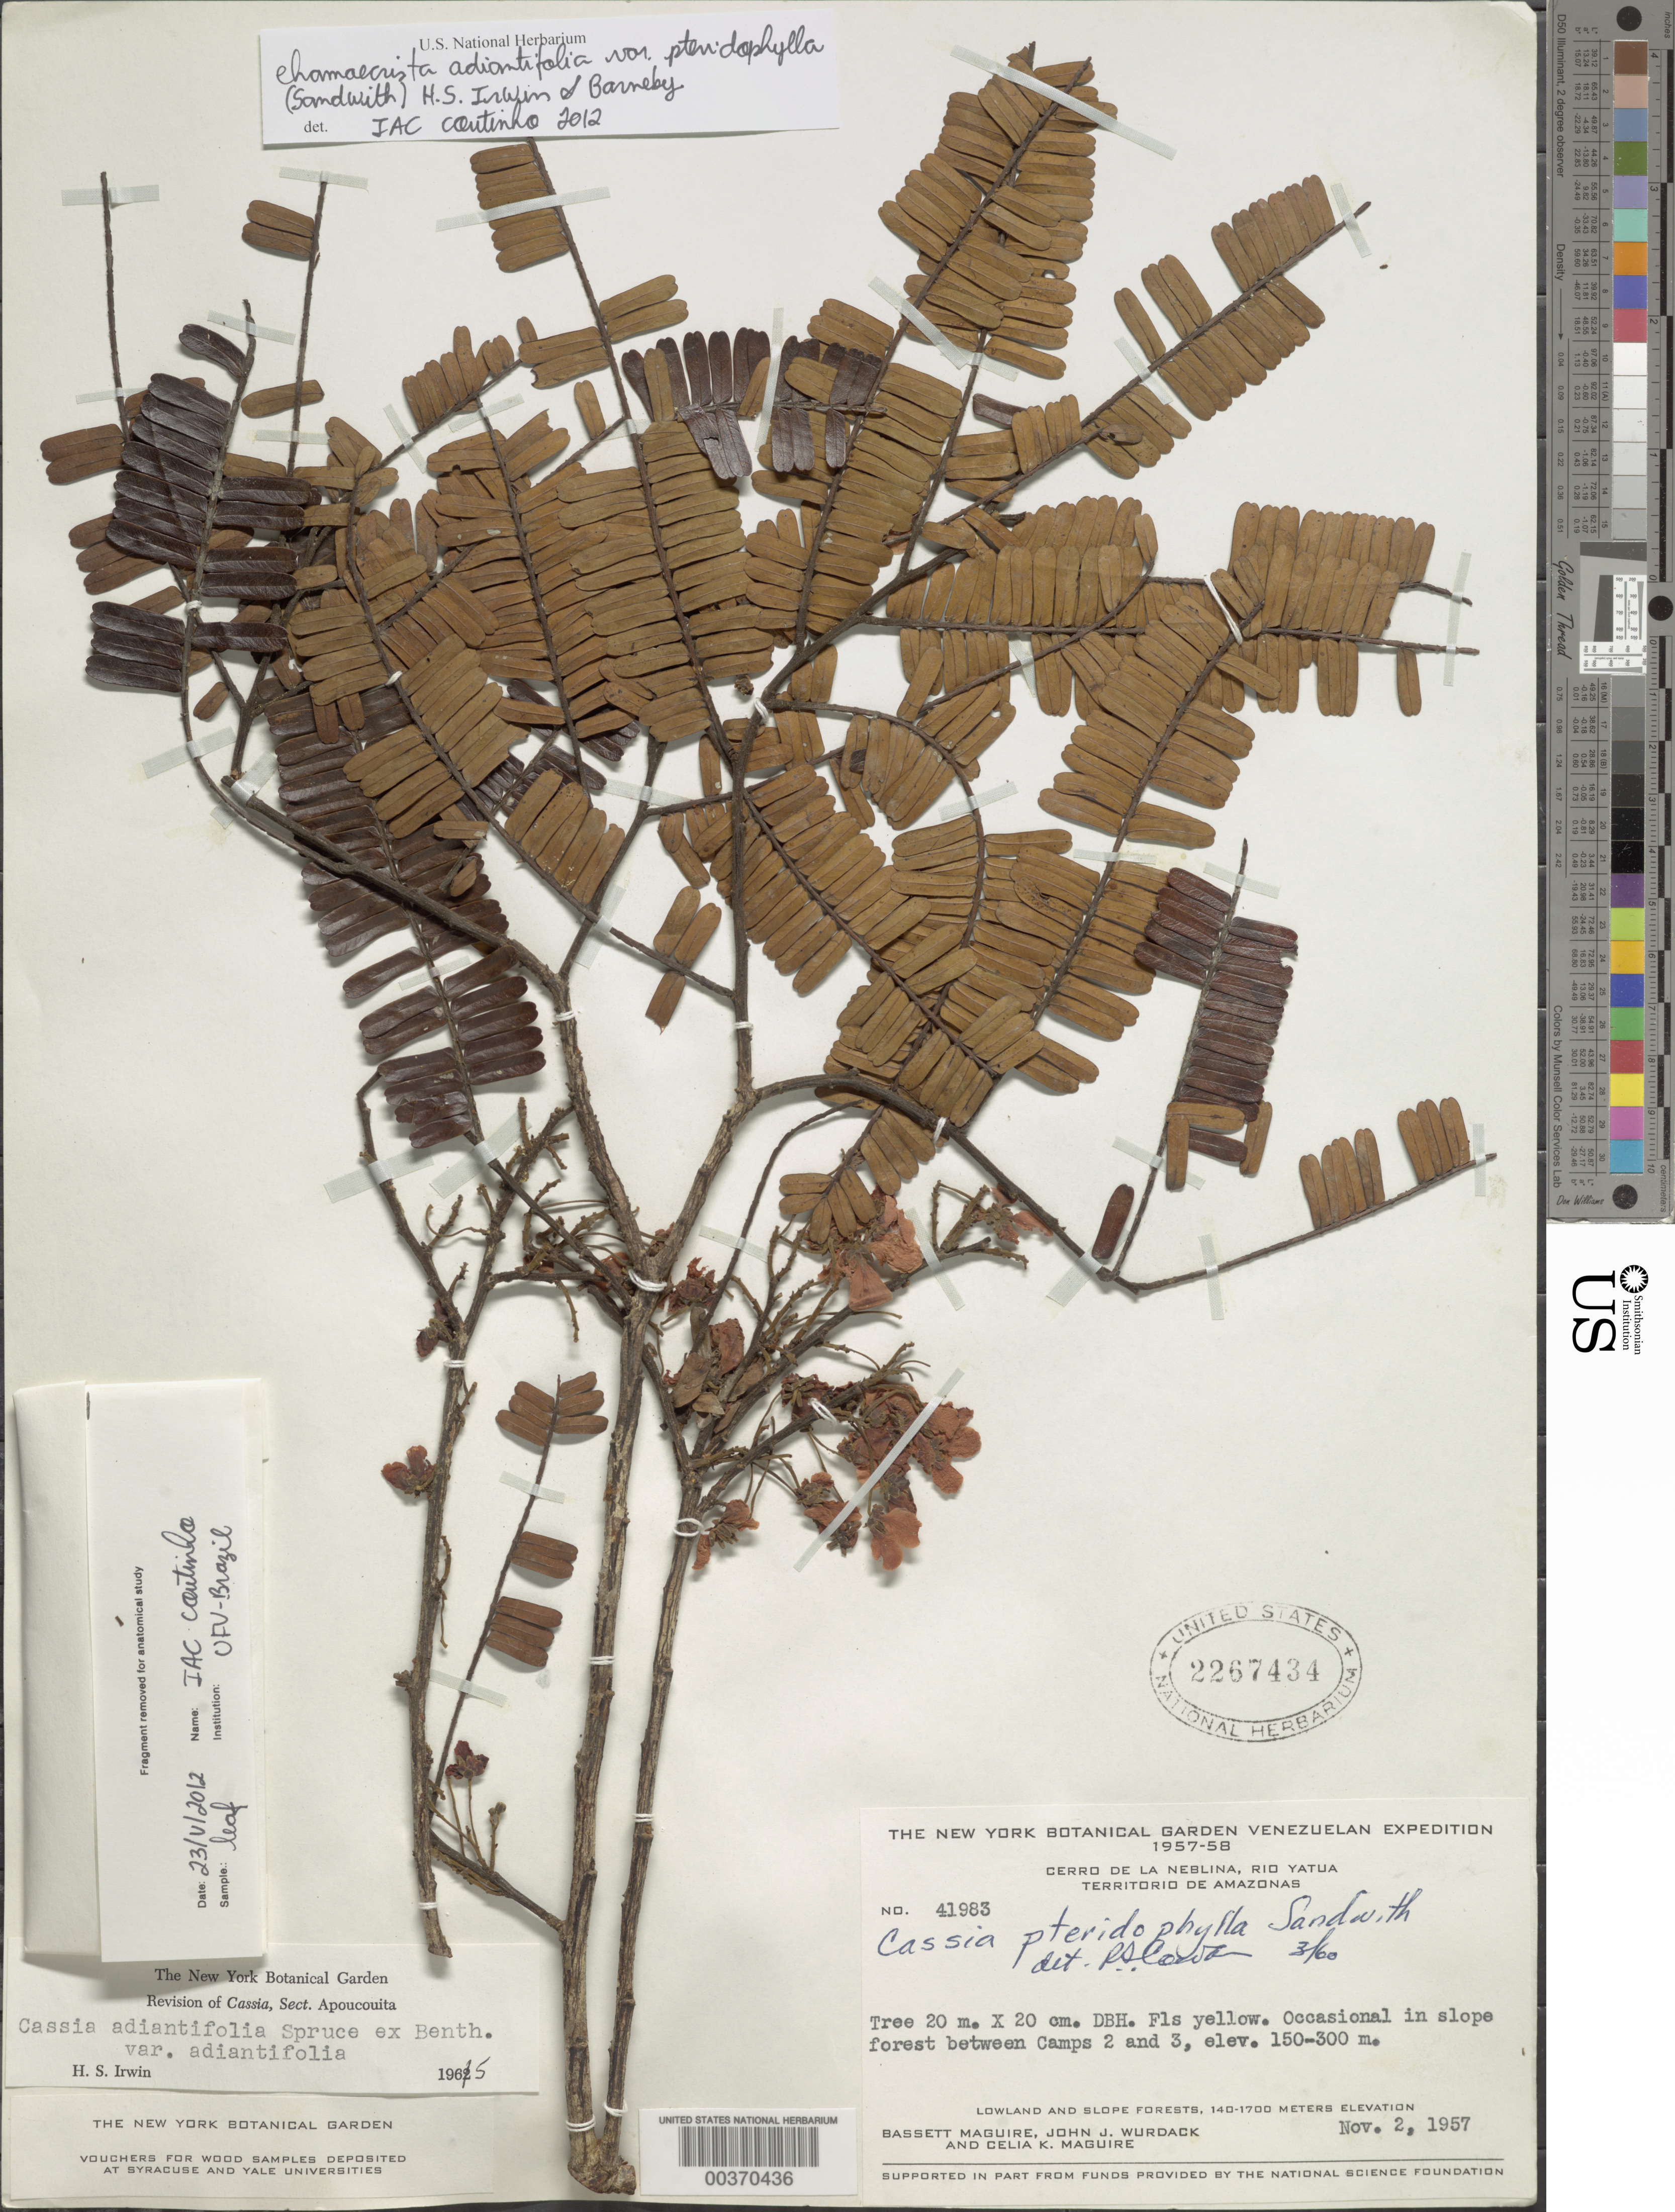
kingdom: Plantae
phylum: Tracheophyta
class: Magnoliopsida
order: Fabales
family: Fabaceae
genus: Chamaecrista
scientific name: Chamaecrista adiantifolia var. pteridophylla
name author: (Sandwith) H.S. Irwin & Barneby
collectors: B. Maguire, J. J. Wurdack & C. K. Maguire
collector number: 41983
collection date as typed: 02 Nov 1957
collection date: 1957-11-02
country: Venezuela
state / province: Amazonas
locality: In slope forest between Camps 2 and 3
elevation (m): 150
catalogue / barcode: US 2267434